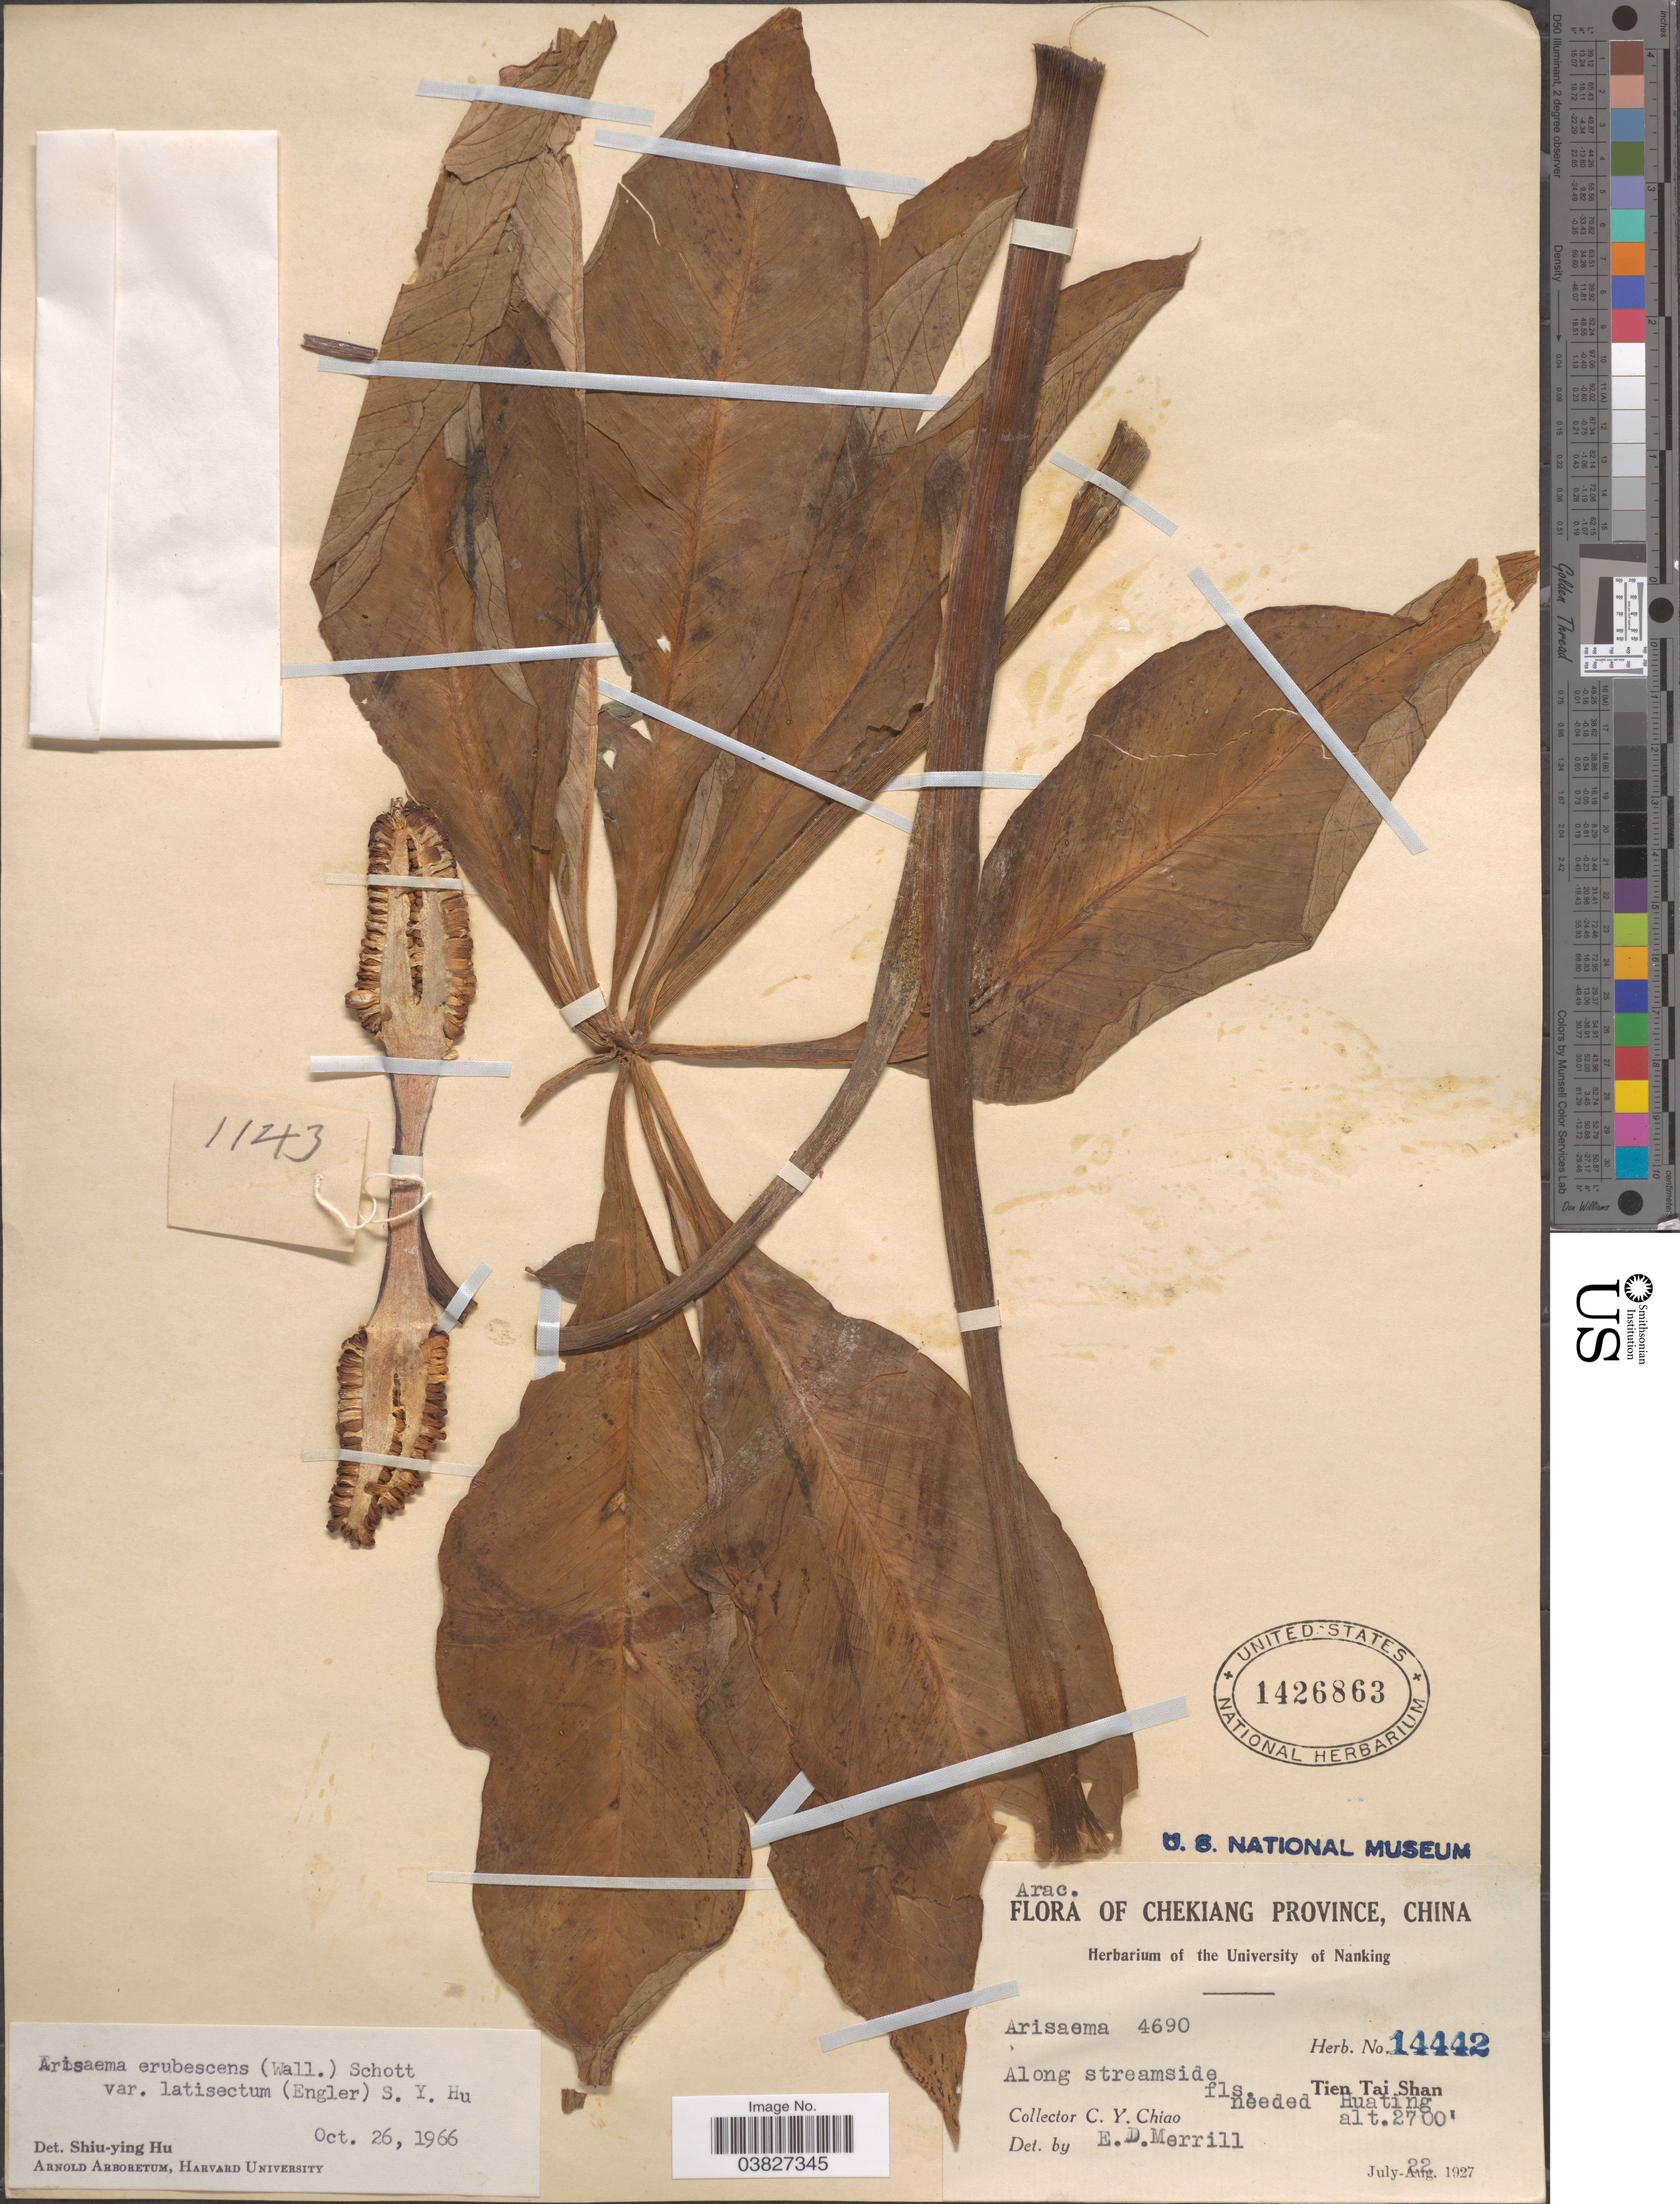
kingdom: Plantae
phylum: Tracheophyta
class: Liliopsida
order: Alismatales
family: Araceae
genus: Arisaema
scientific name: Arisaema erubescens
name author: (Wall.) Schott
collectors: C. Y. Chiao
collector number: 14442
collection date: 1927-07-22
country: China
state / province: Zhejiang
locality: Chekiang Province. Along streamside. Tien Tai Shan. Huating.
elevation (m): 823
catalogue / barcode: US 1426863